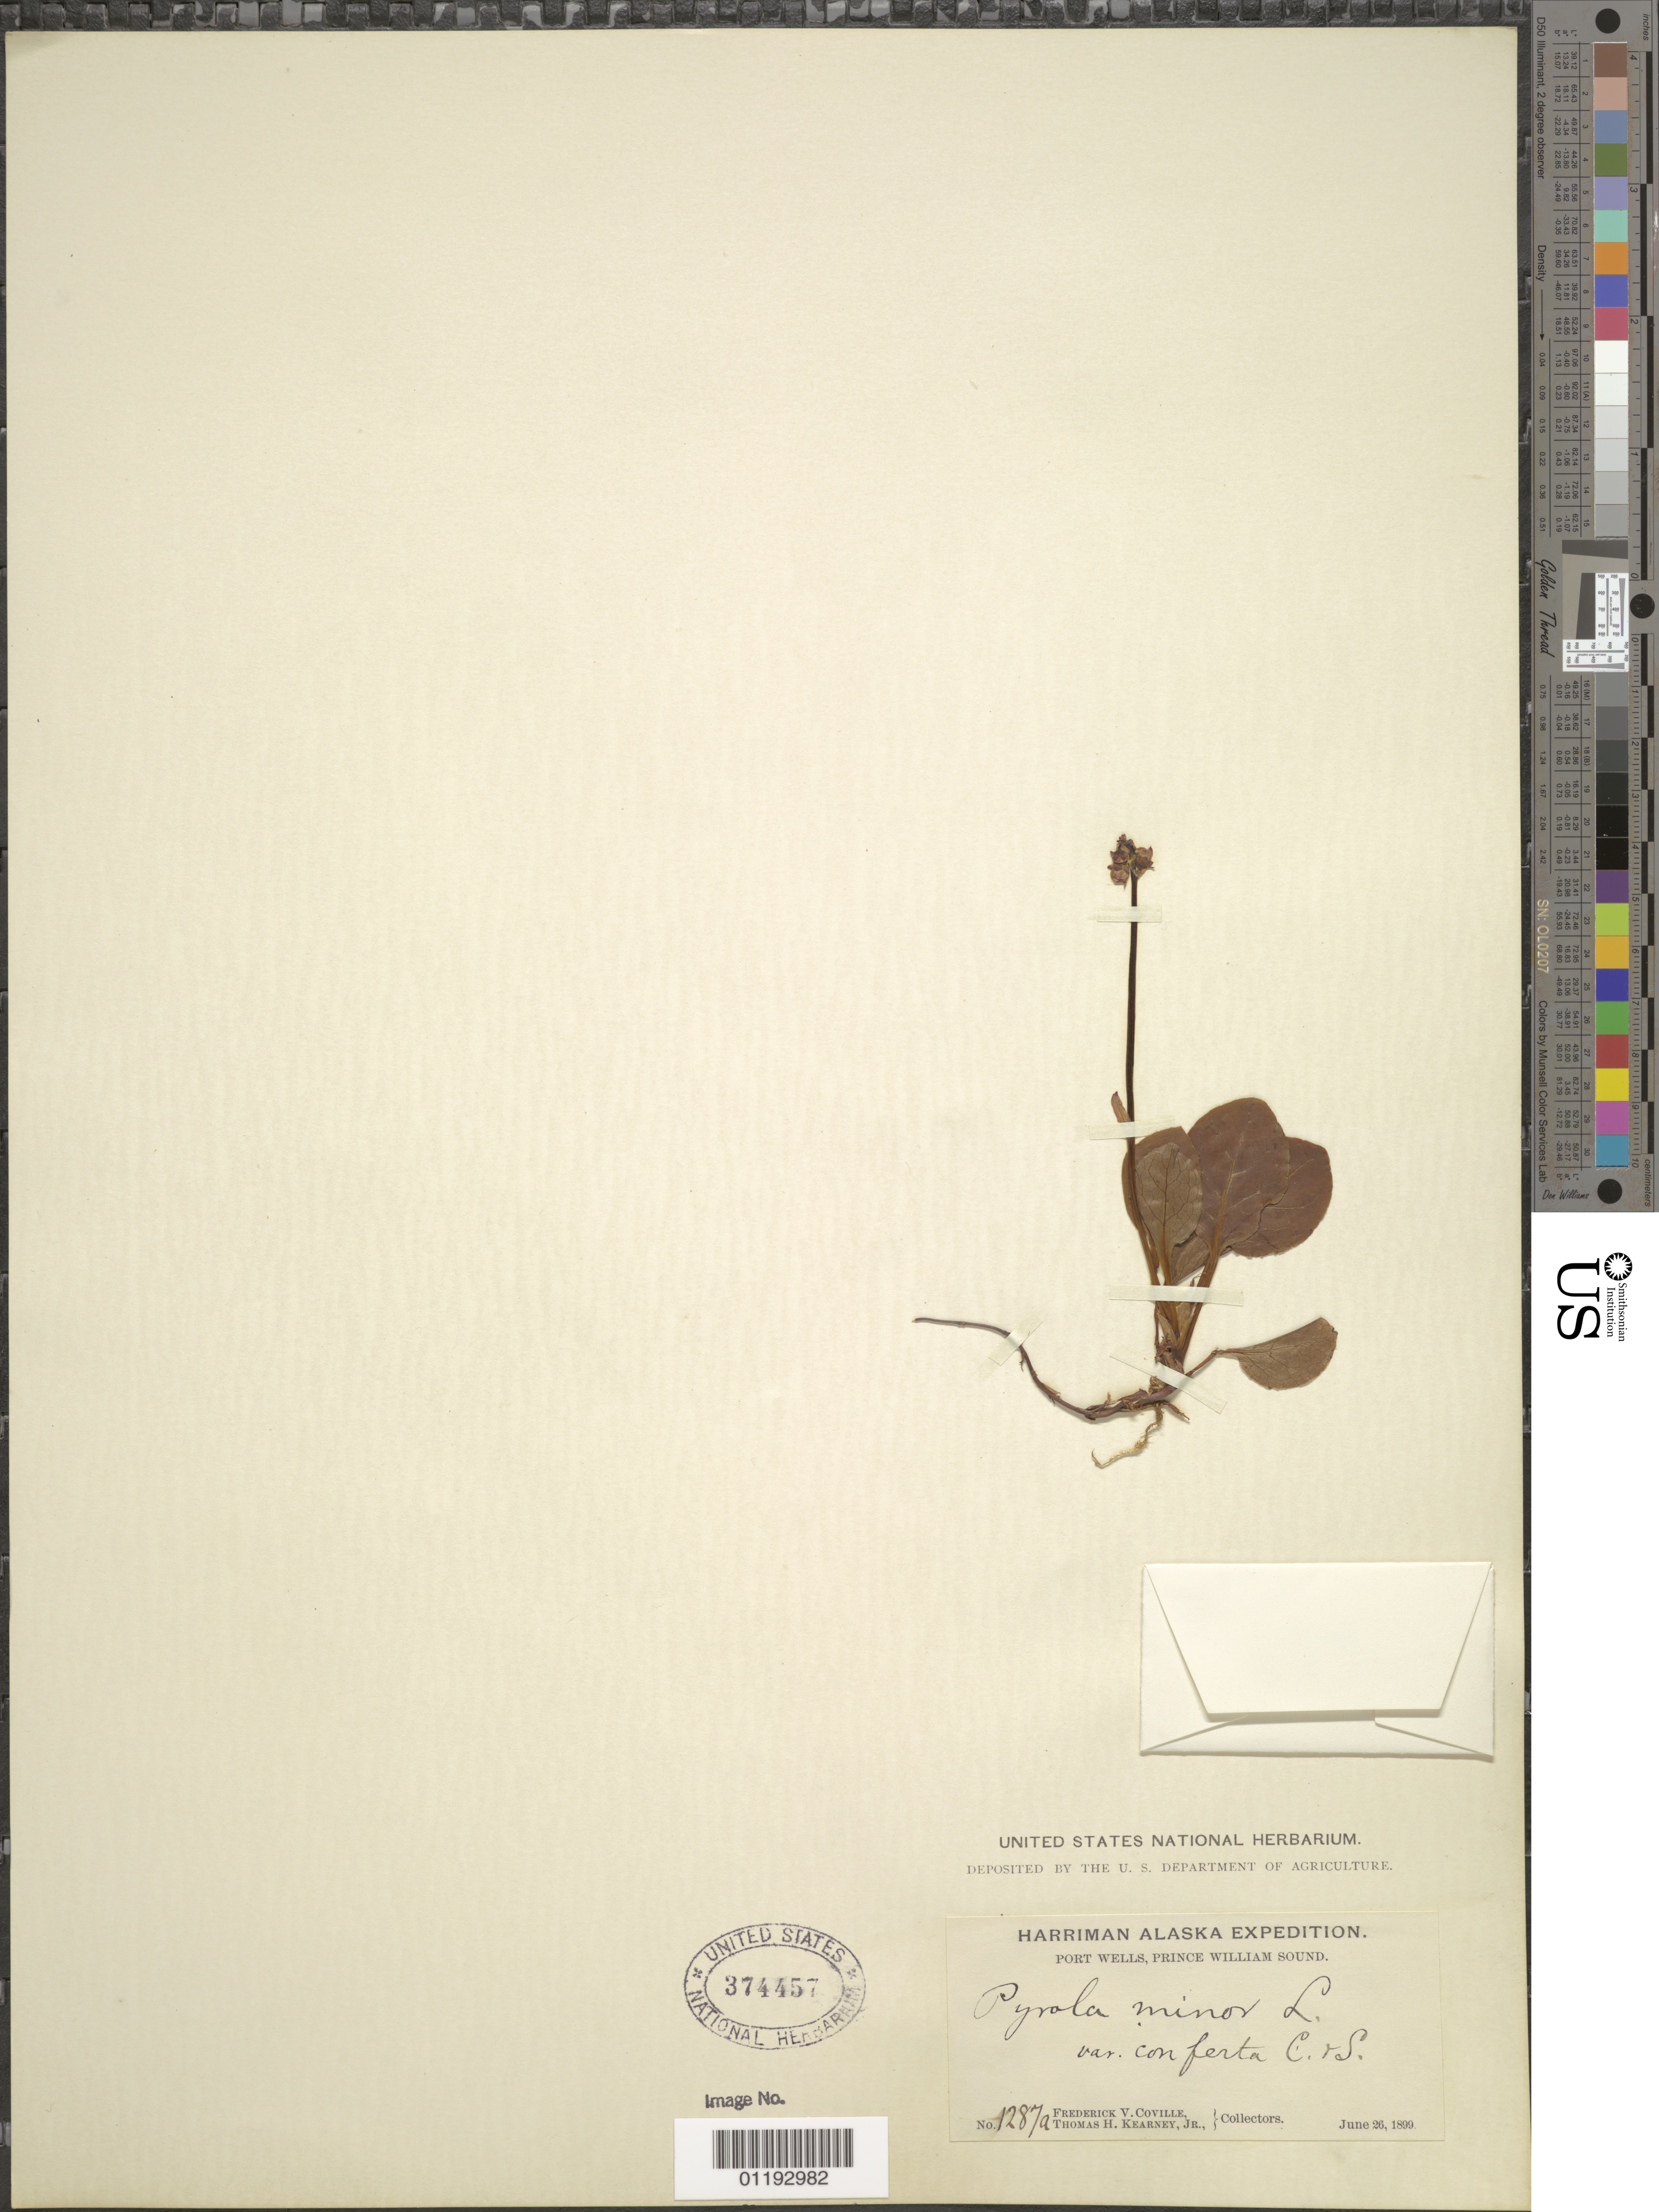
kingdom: Plantae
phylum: Tracheophyta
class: Magnoliopsida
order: Ericales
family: Ericaceae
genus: Pyrola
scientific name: Pyrola minor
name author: L.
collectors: F. V. Coville & T. H. Kearney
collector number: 1287a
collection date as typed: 26 Jun 1899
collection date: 1899-06-26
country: United States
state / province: Alaska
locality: Port Wells, Prince William Sound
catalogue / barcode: US 374457